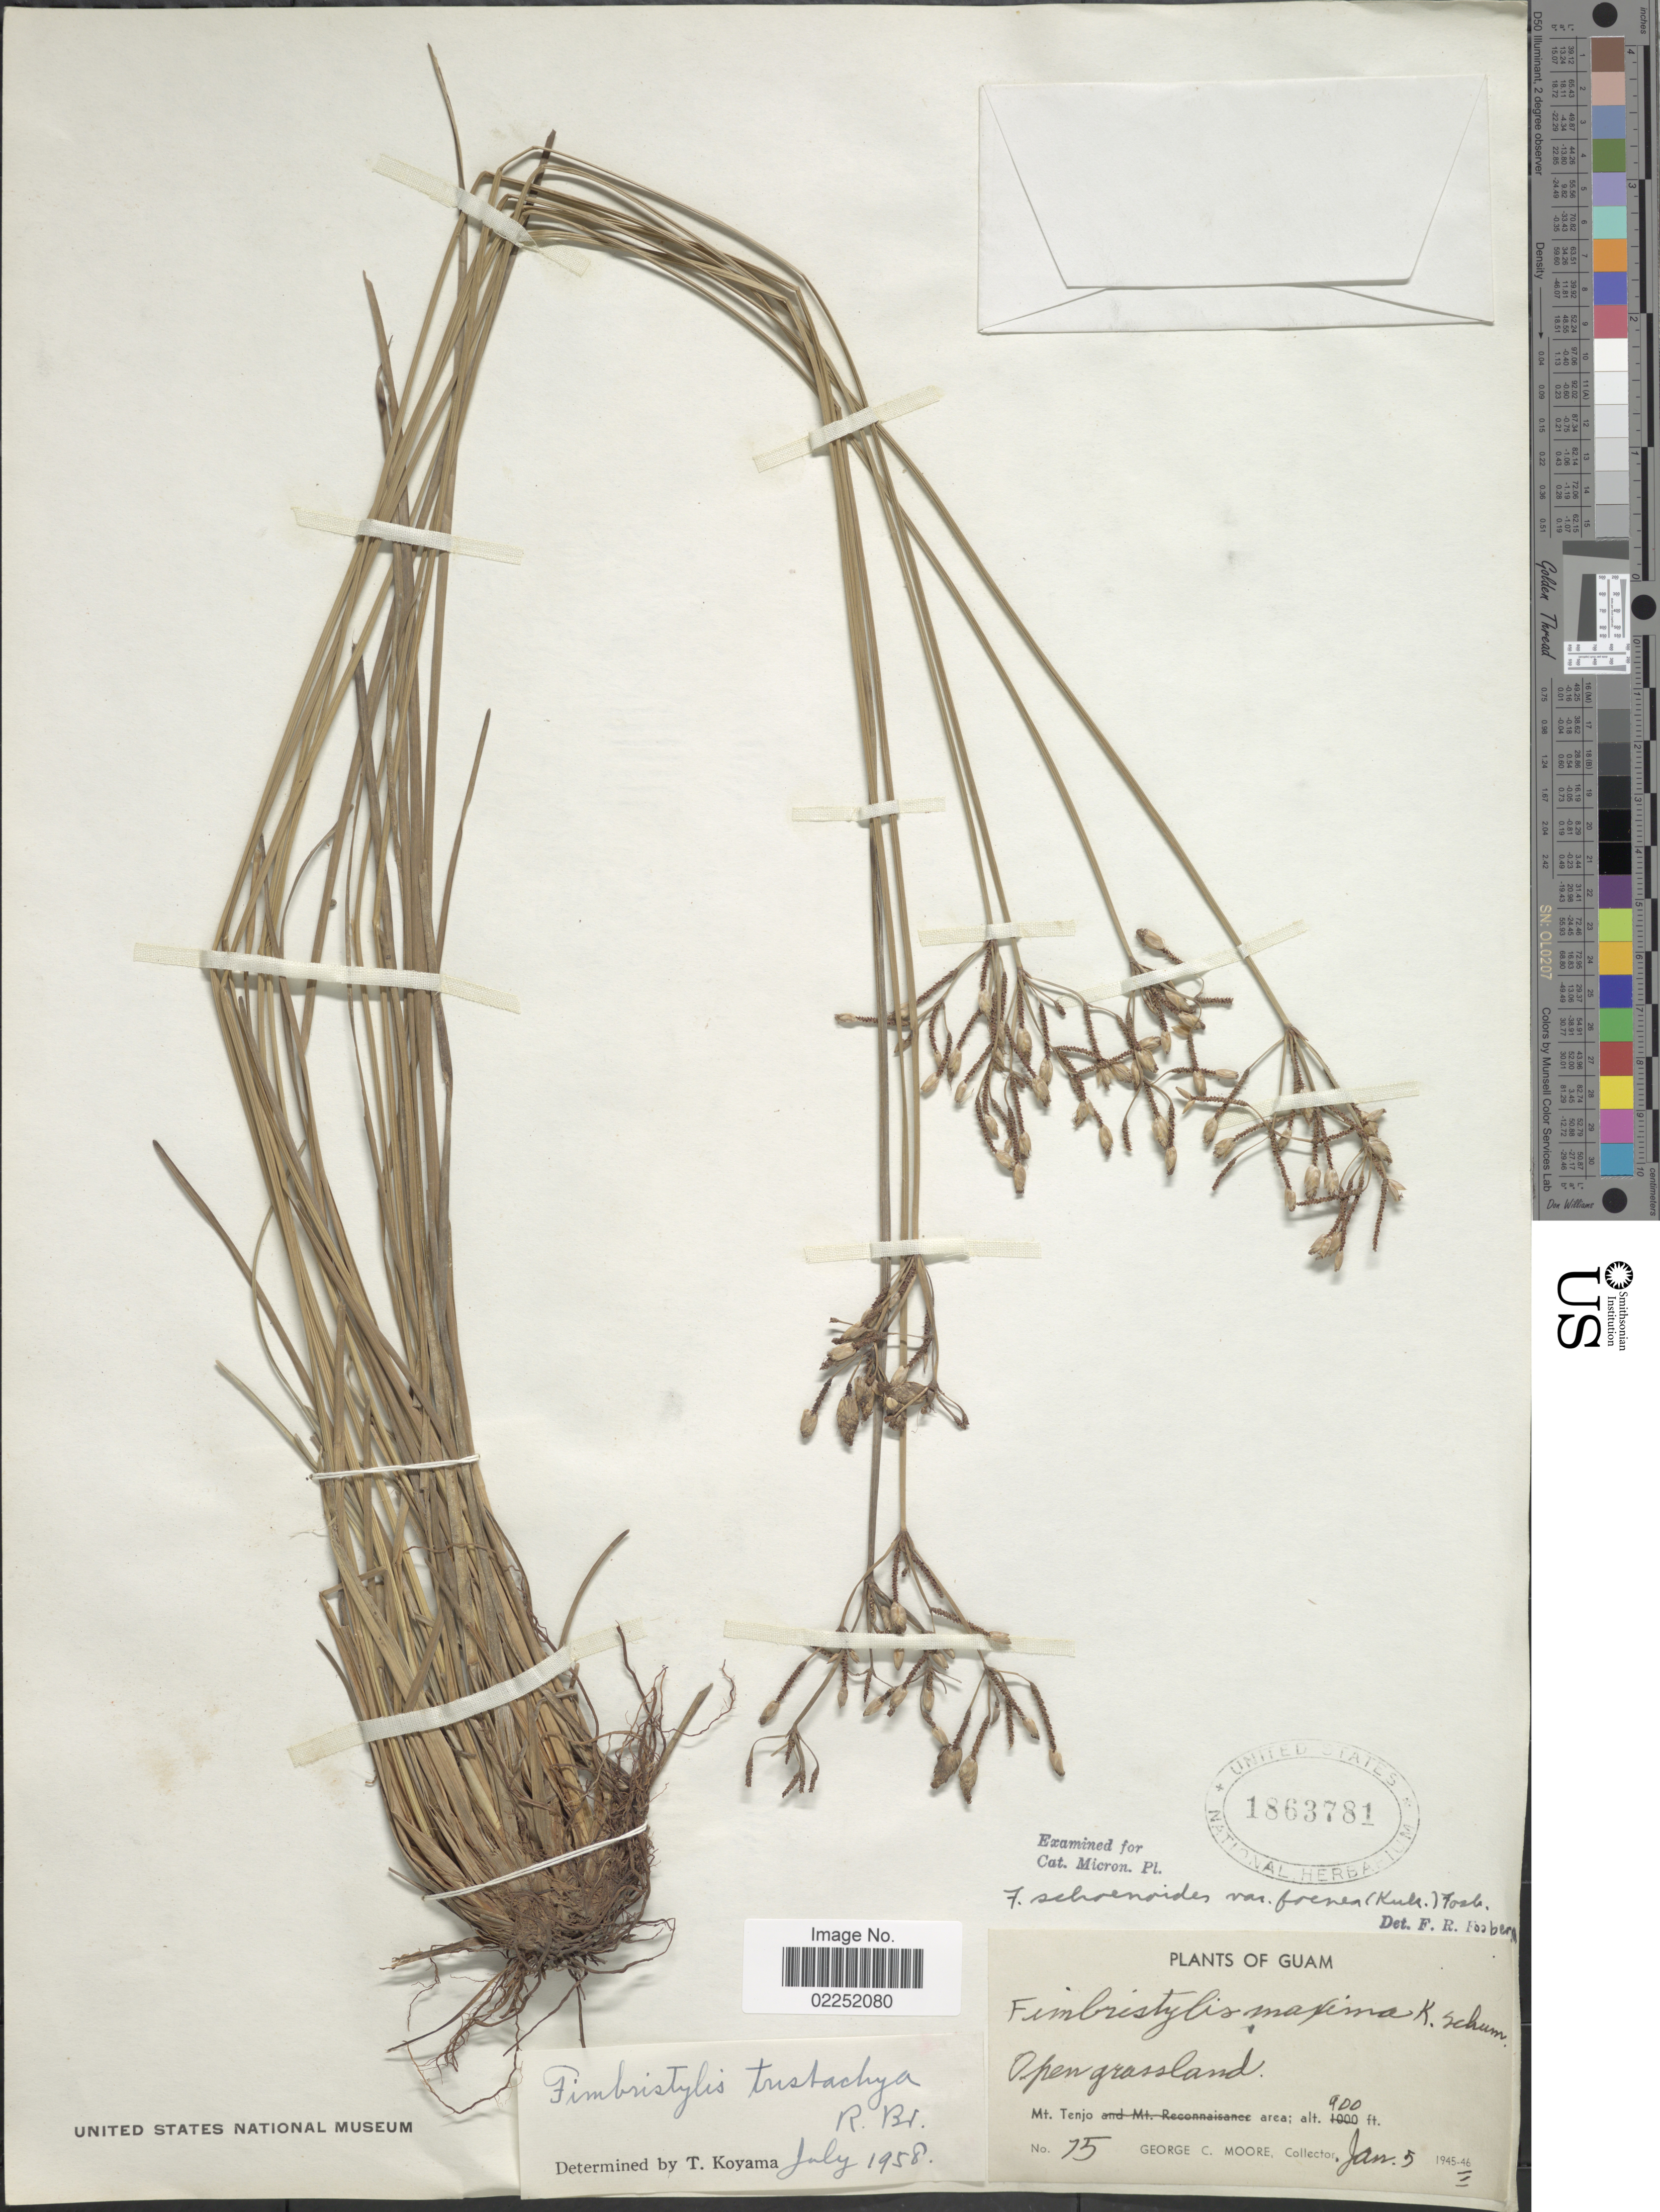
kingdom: Plantae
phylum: Tracheophyta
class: Liliopsida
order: Poales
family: Cyperaceae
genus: Fimbristylis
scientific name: Fimbristylis tristachya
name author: R. Br.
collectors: G. C. Moore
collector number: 15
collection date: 1946-01-05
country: Guam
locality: Open grassland, Mt Tenjo area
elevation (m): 274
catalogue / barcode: US 1863781